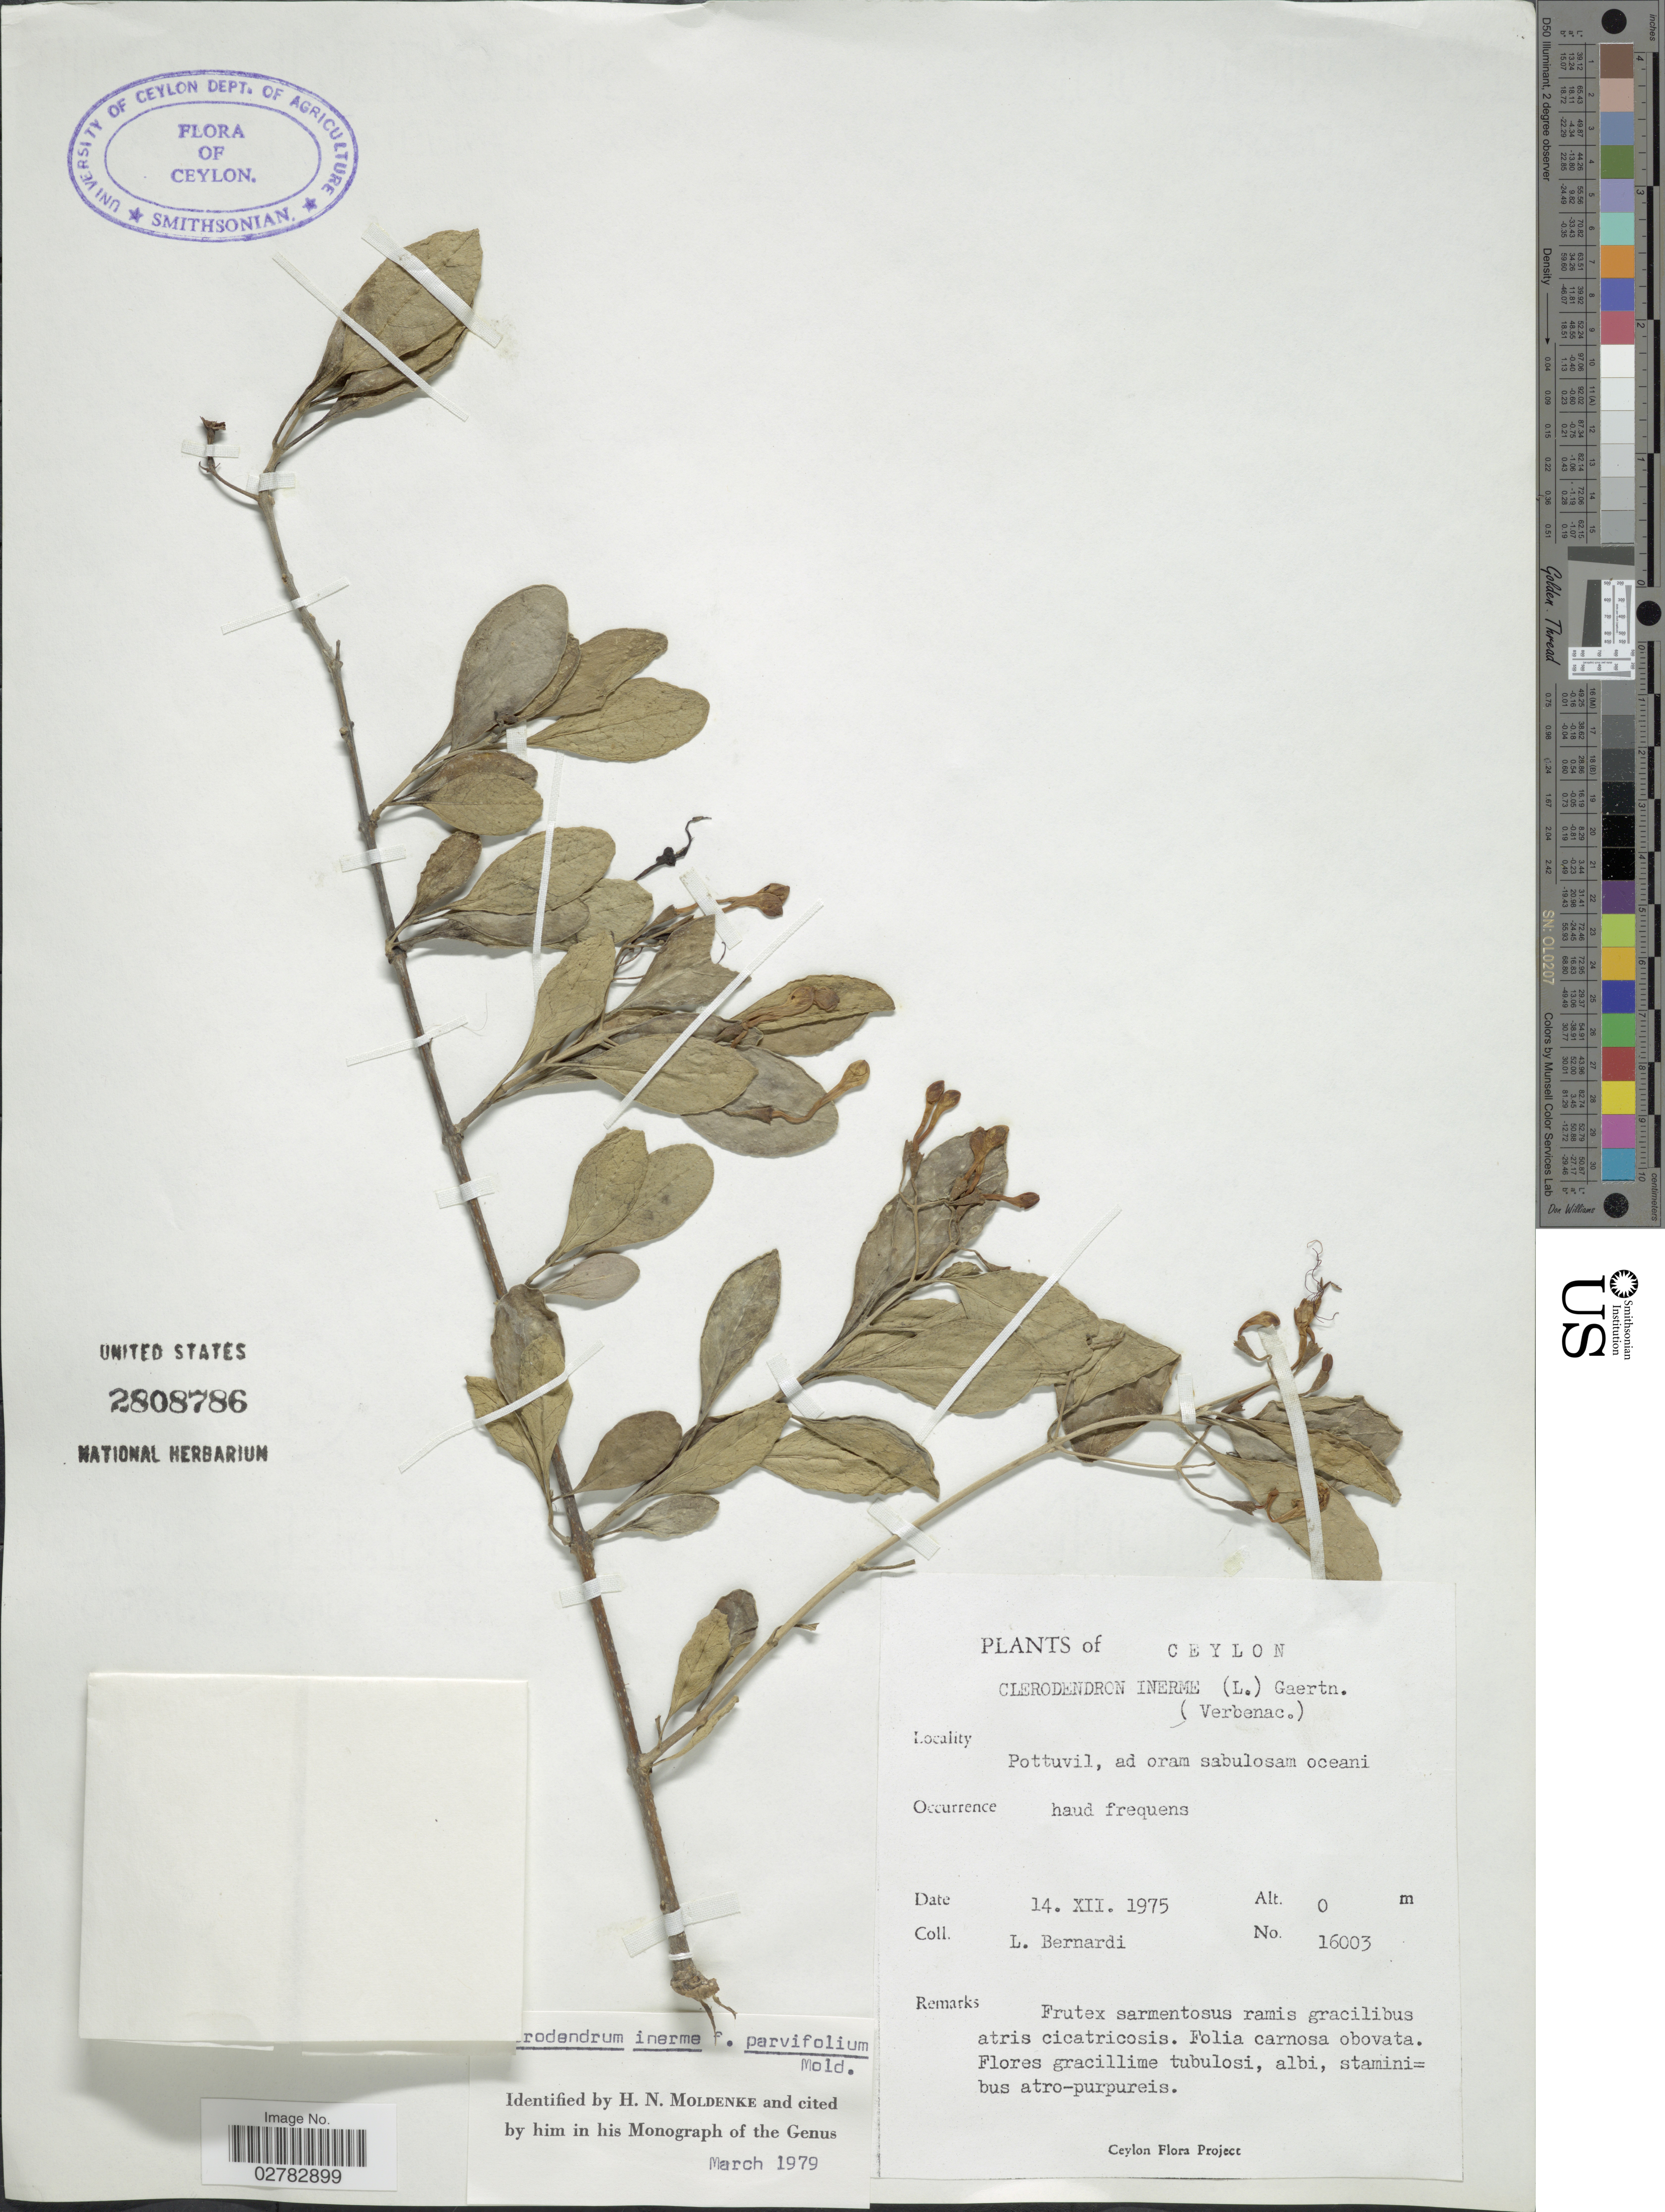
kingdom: Plantae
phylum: Tracheophyta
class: Magnoliopsida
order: Lamiales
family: Lamiaceae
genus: Clerodendrum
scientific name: Clerodendrum inerme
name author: (L.) Gaertn.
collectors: L. Bernardi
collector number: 16003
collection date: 1975-12-14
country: Sri Lanka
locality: Ceylon. Pottuvil, ad oram sabulosam oceani.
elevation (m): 0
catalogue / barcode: US 2808786